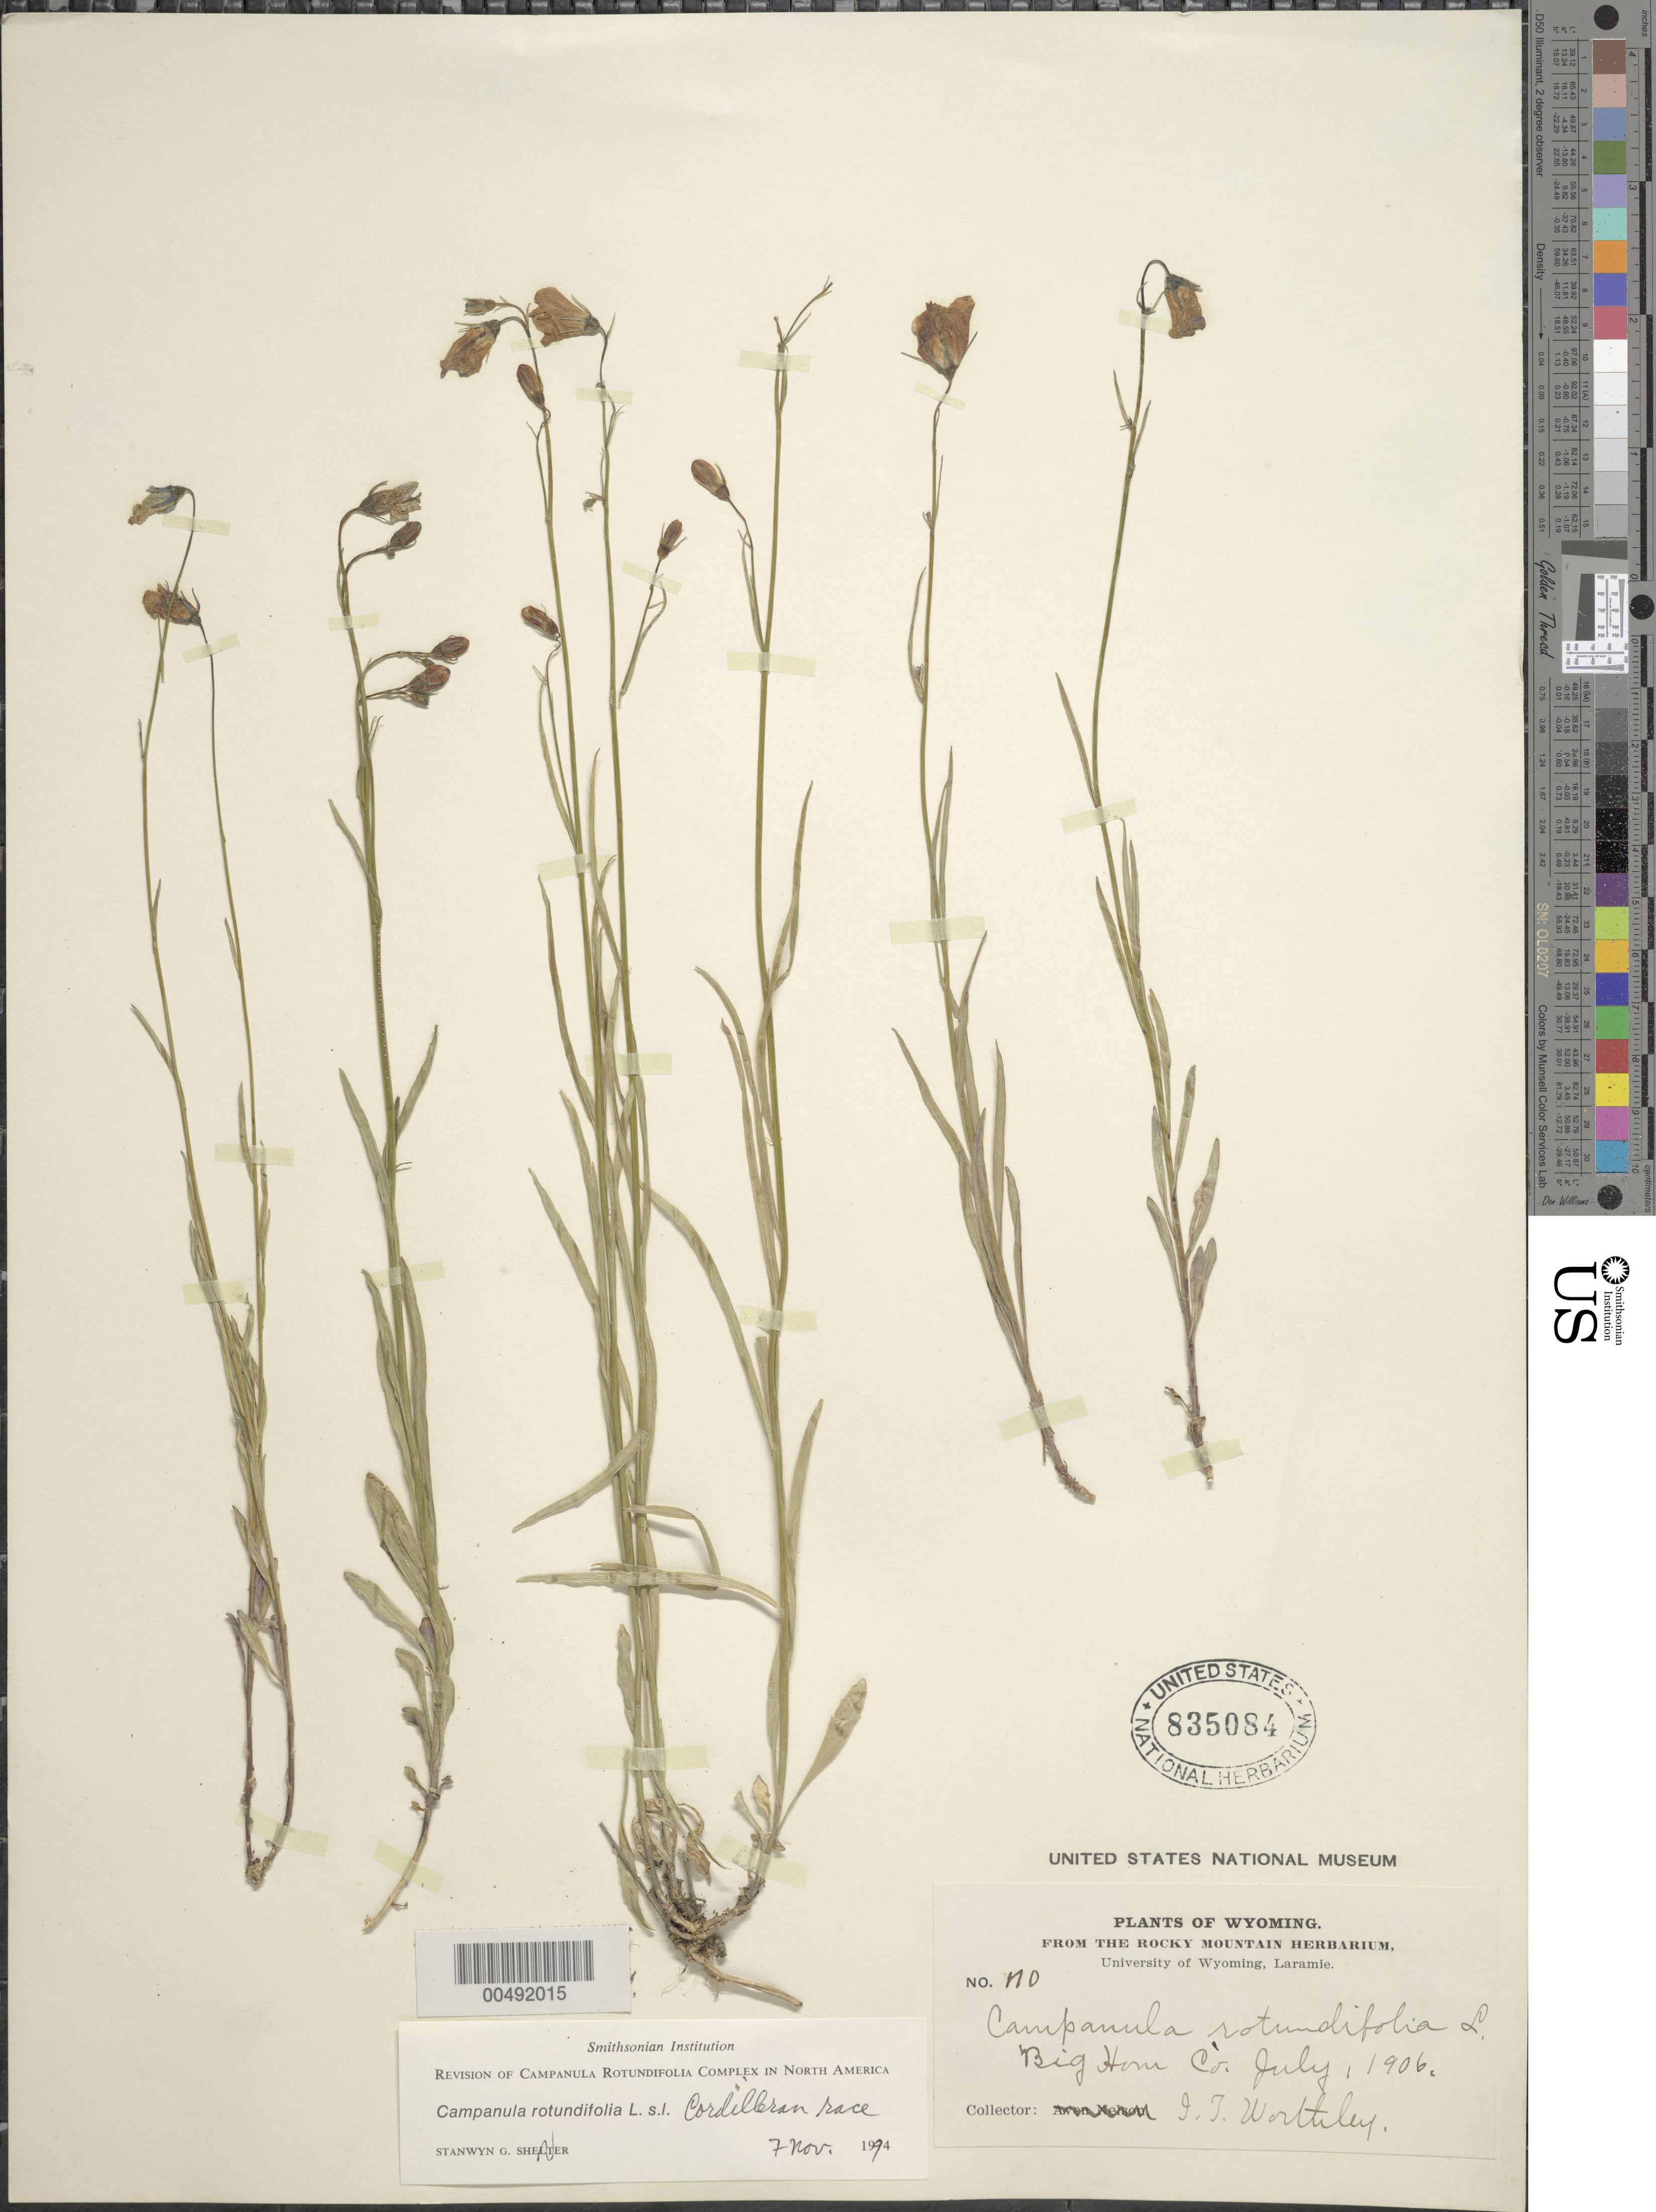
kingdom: Plantae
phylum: Tracheophyta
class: Magnoliopsida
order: Asterales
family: Campanulaceae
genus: Campanula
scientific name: Campanula rotundifolia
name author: L.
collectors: I. Worthley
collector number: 170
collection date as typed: Jul 1906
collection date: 1906-07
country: United States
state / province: Wyoming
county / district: Big Horn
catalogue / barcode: US 835084